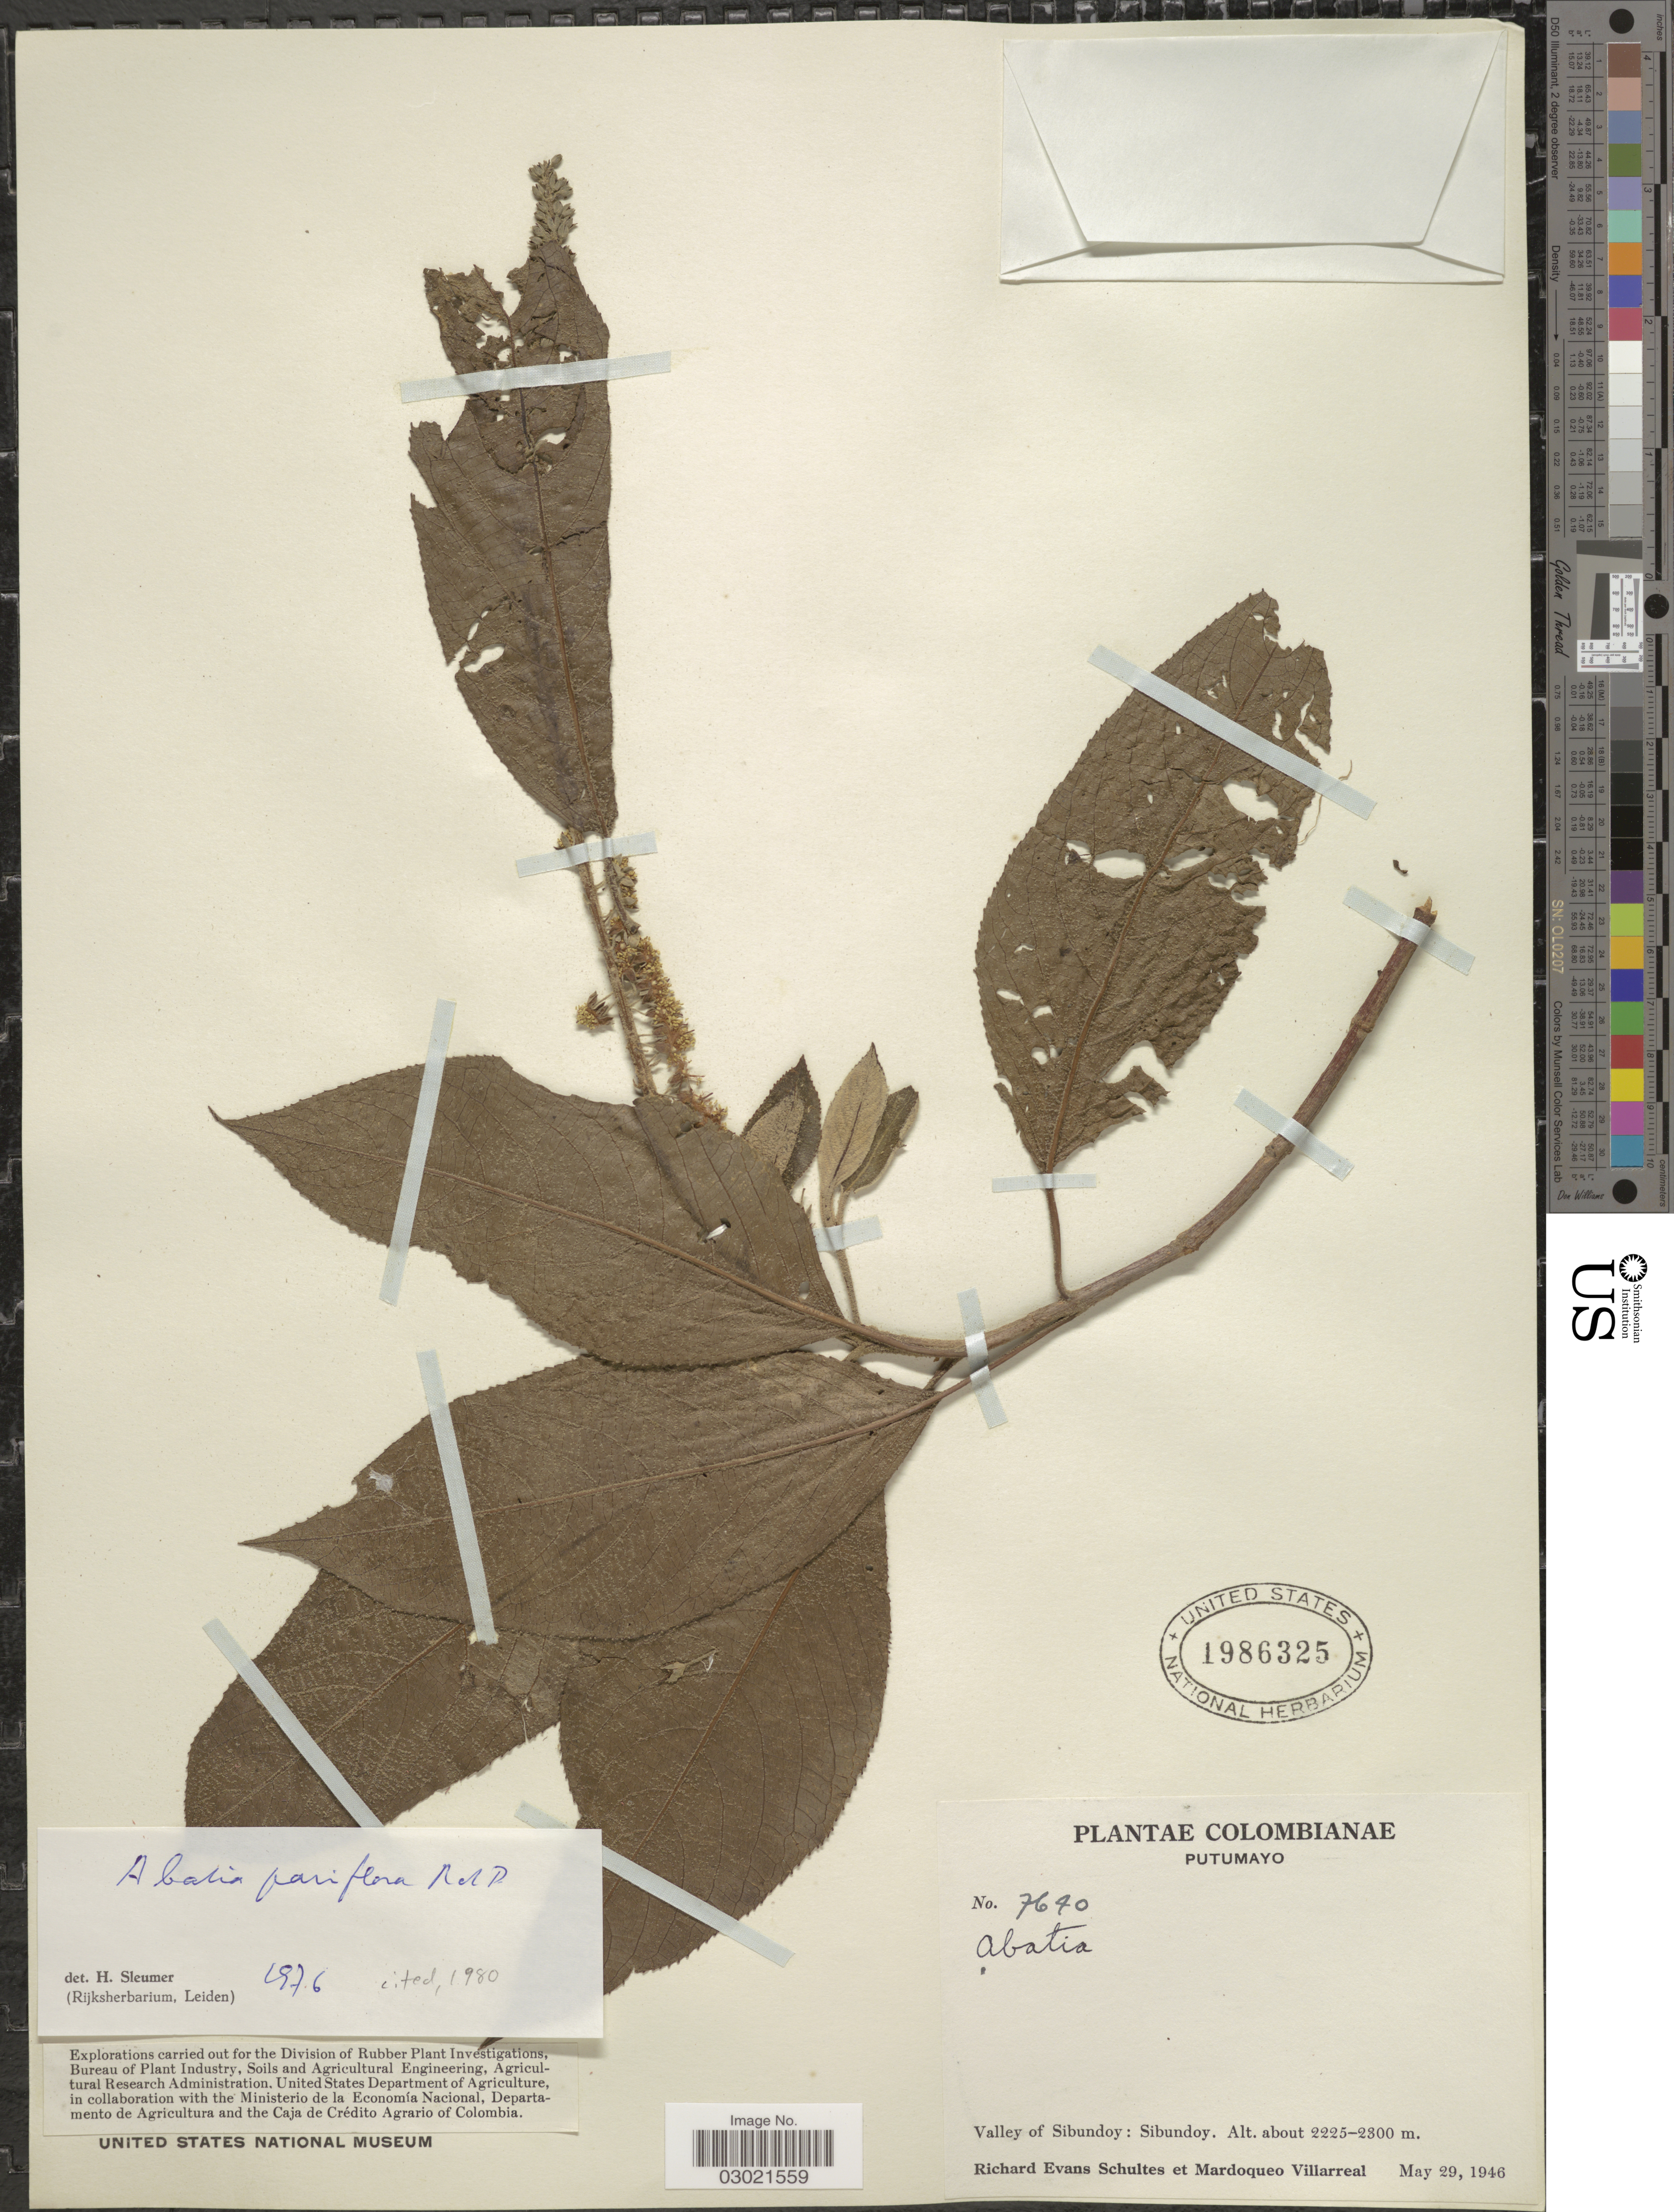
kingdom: Plantae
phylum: Tracheophyta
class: Magnoliopsida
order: Malpighiales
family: Salicaceae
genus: Abatia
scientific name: Abatia parviflora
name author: Ruiz & Pav.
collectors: R. E. Schultes & M. Villarreal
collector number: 7640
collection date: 1946-05-29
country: Colombia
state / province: Putumayo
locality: Valley of Sibundoy: Sibundoy.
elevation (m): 2225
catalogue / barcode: US 1986325